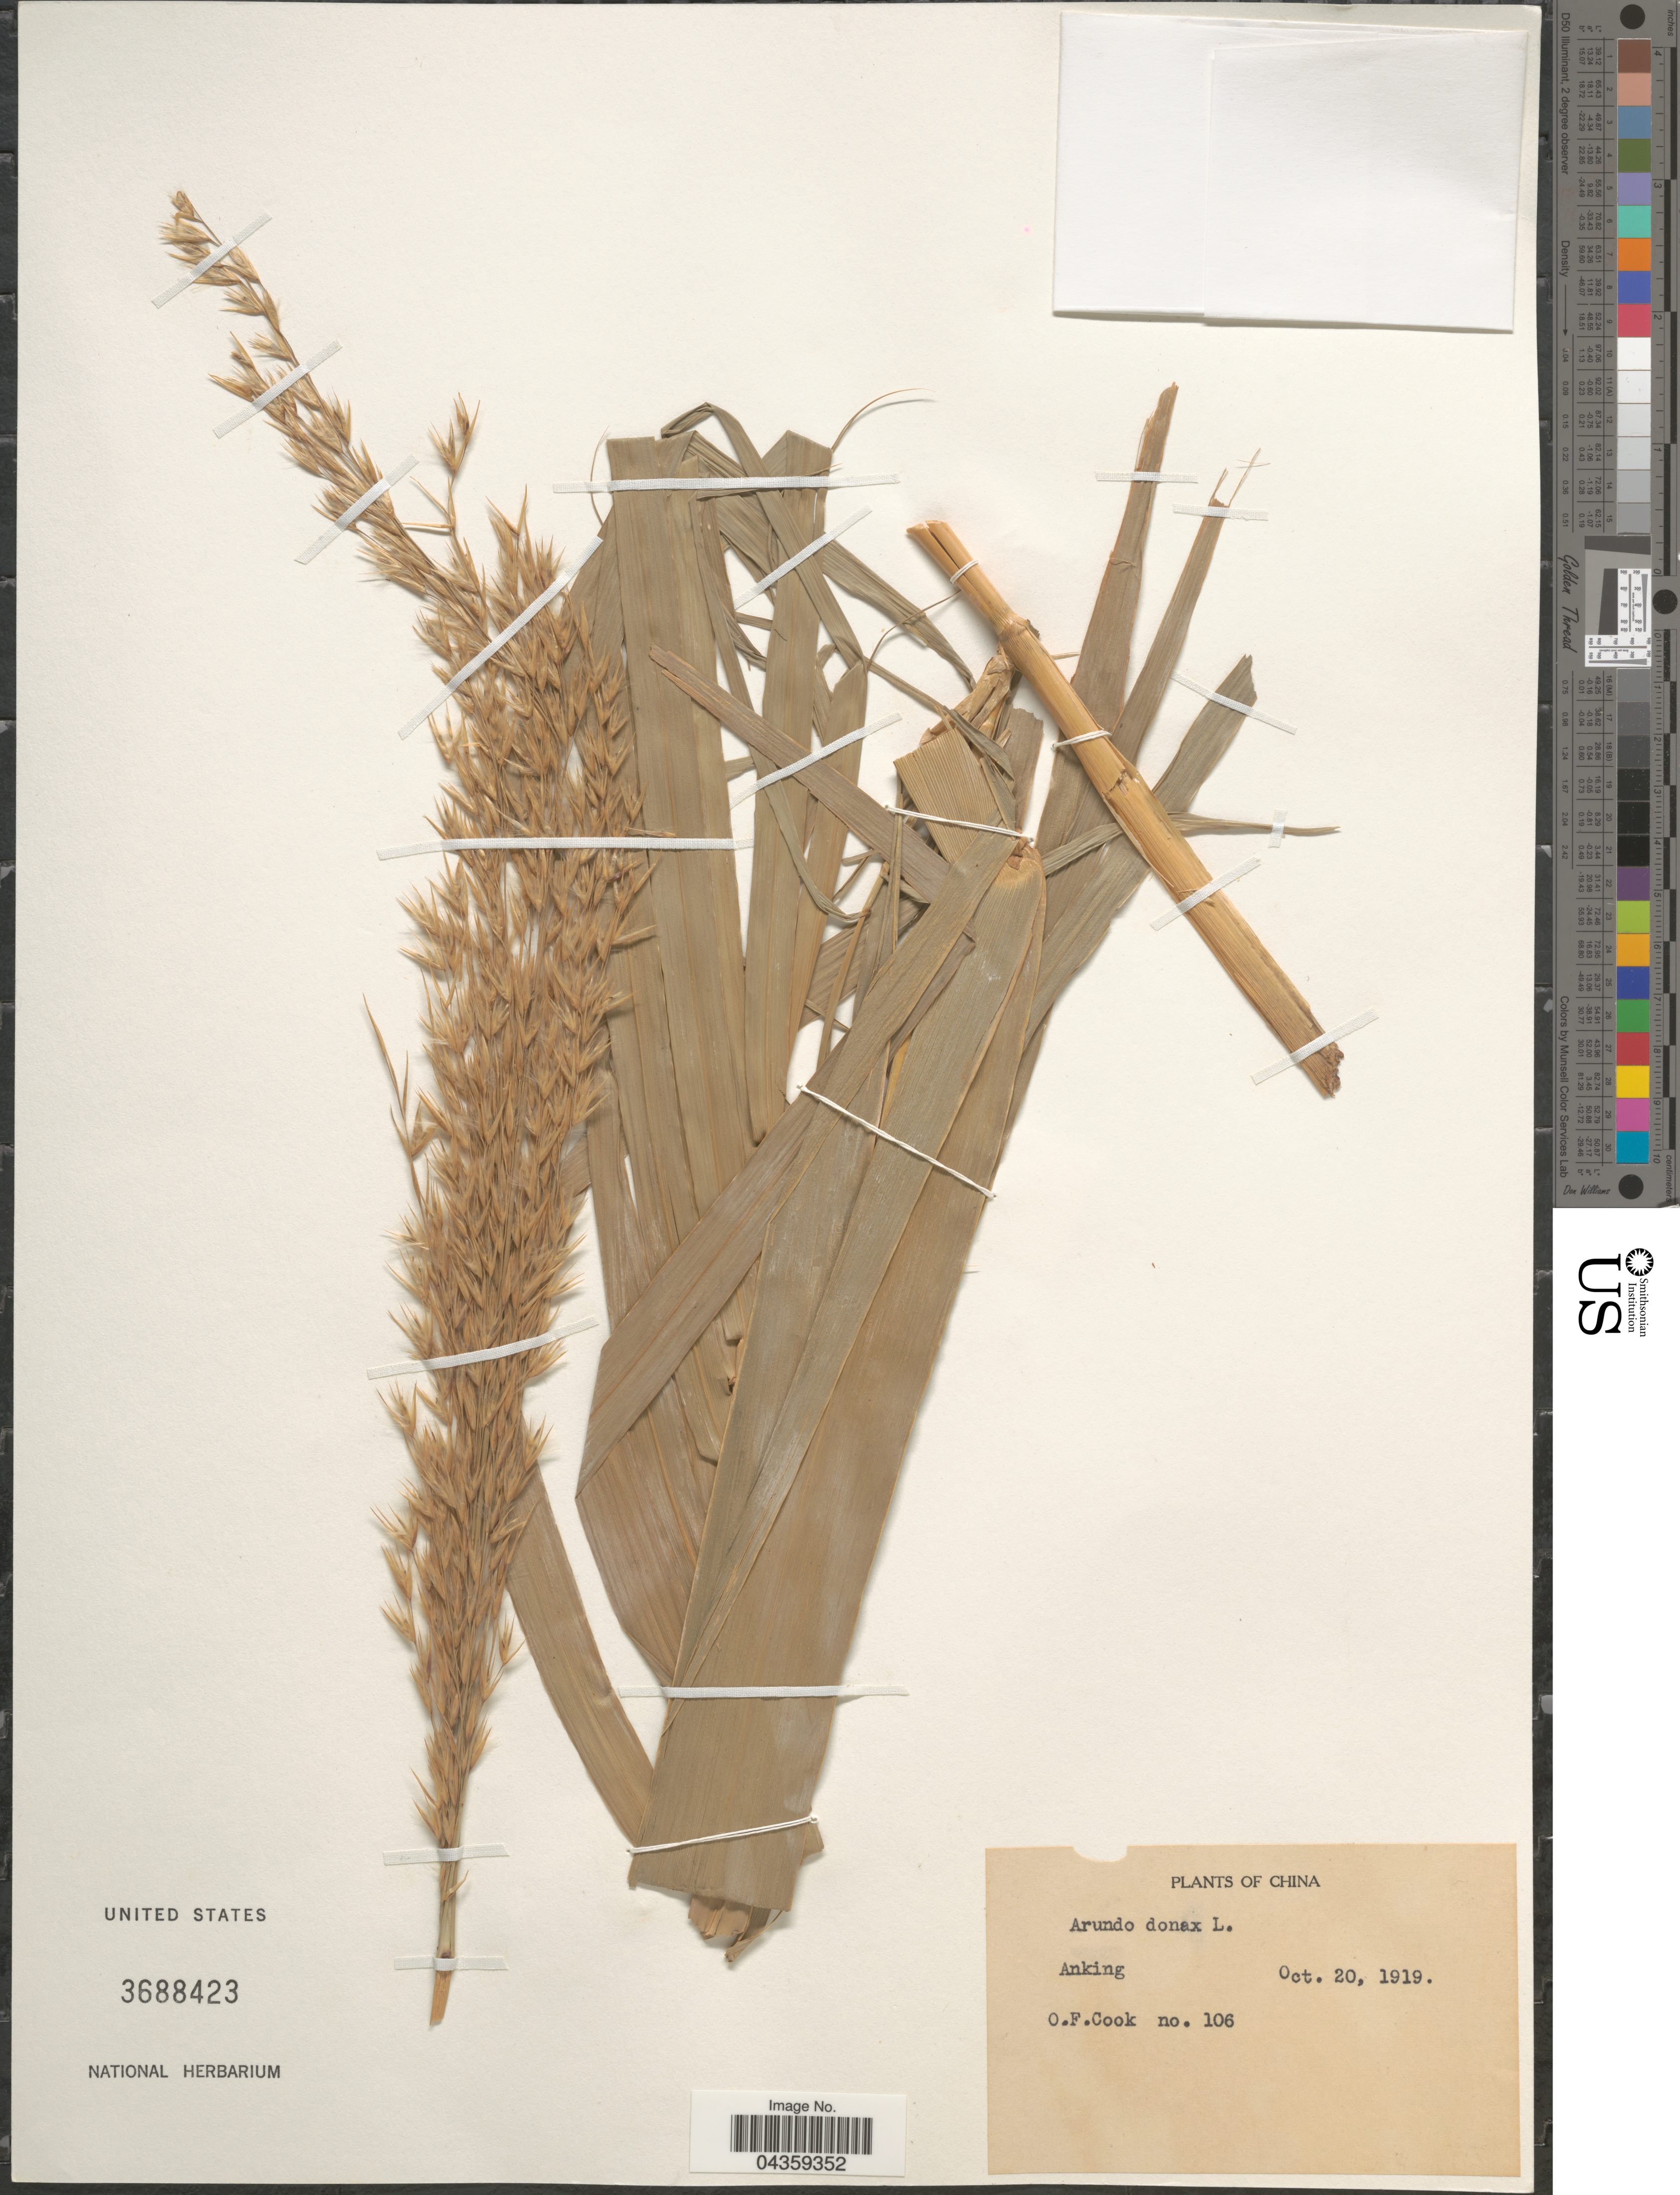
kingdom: Plantae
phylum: Tracheophyta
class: Liliopsida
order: Poales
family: Poaceae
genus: Arundo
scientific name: Arundo donax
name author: L.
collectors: O. F. Cook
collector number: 106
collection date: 1919-10-20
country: China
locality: Anking.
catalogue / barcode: US 3688423